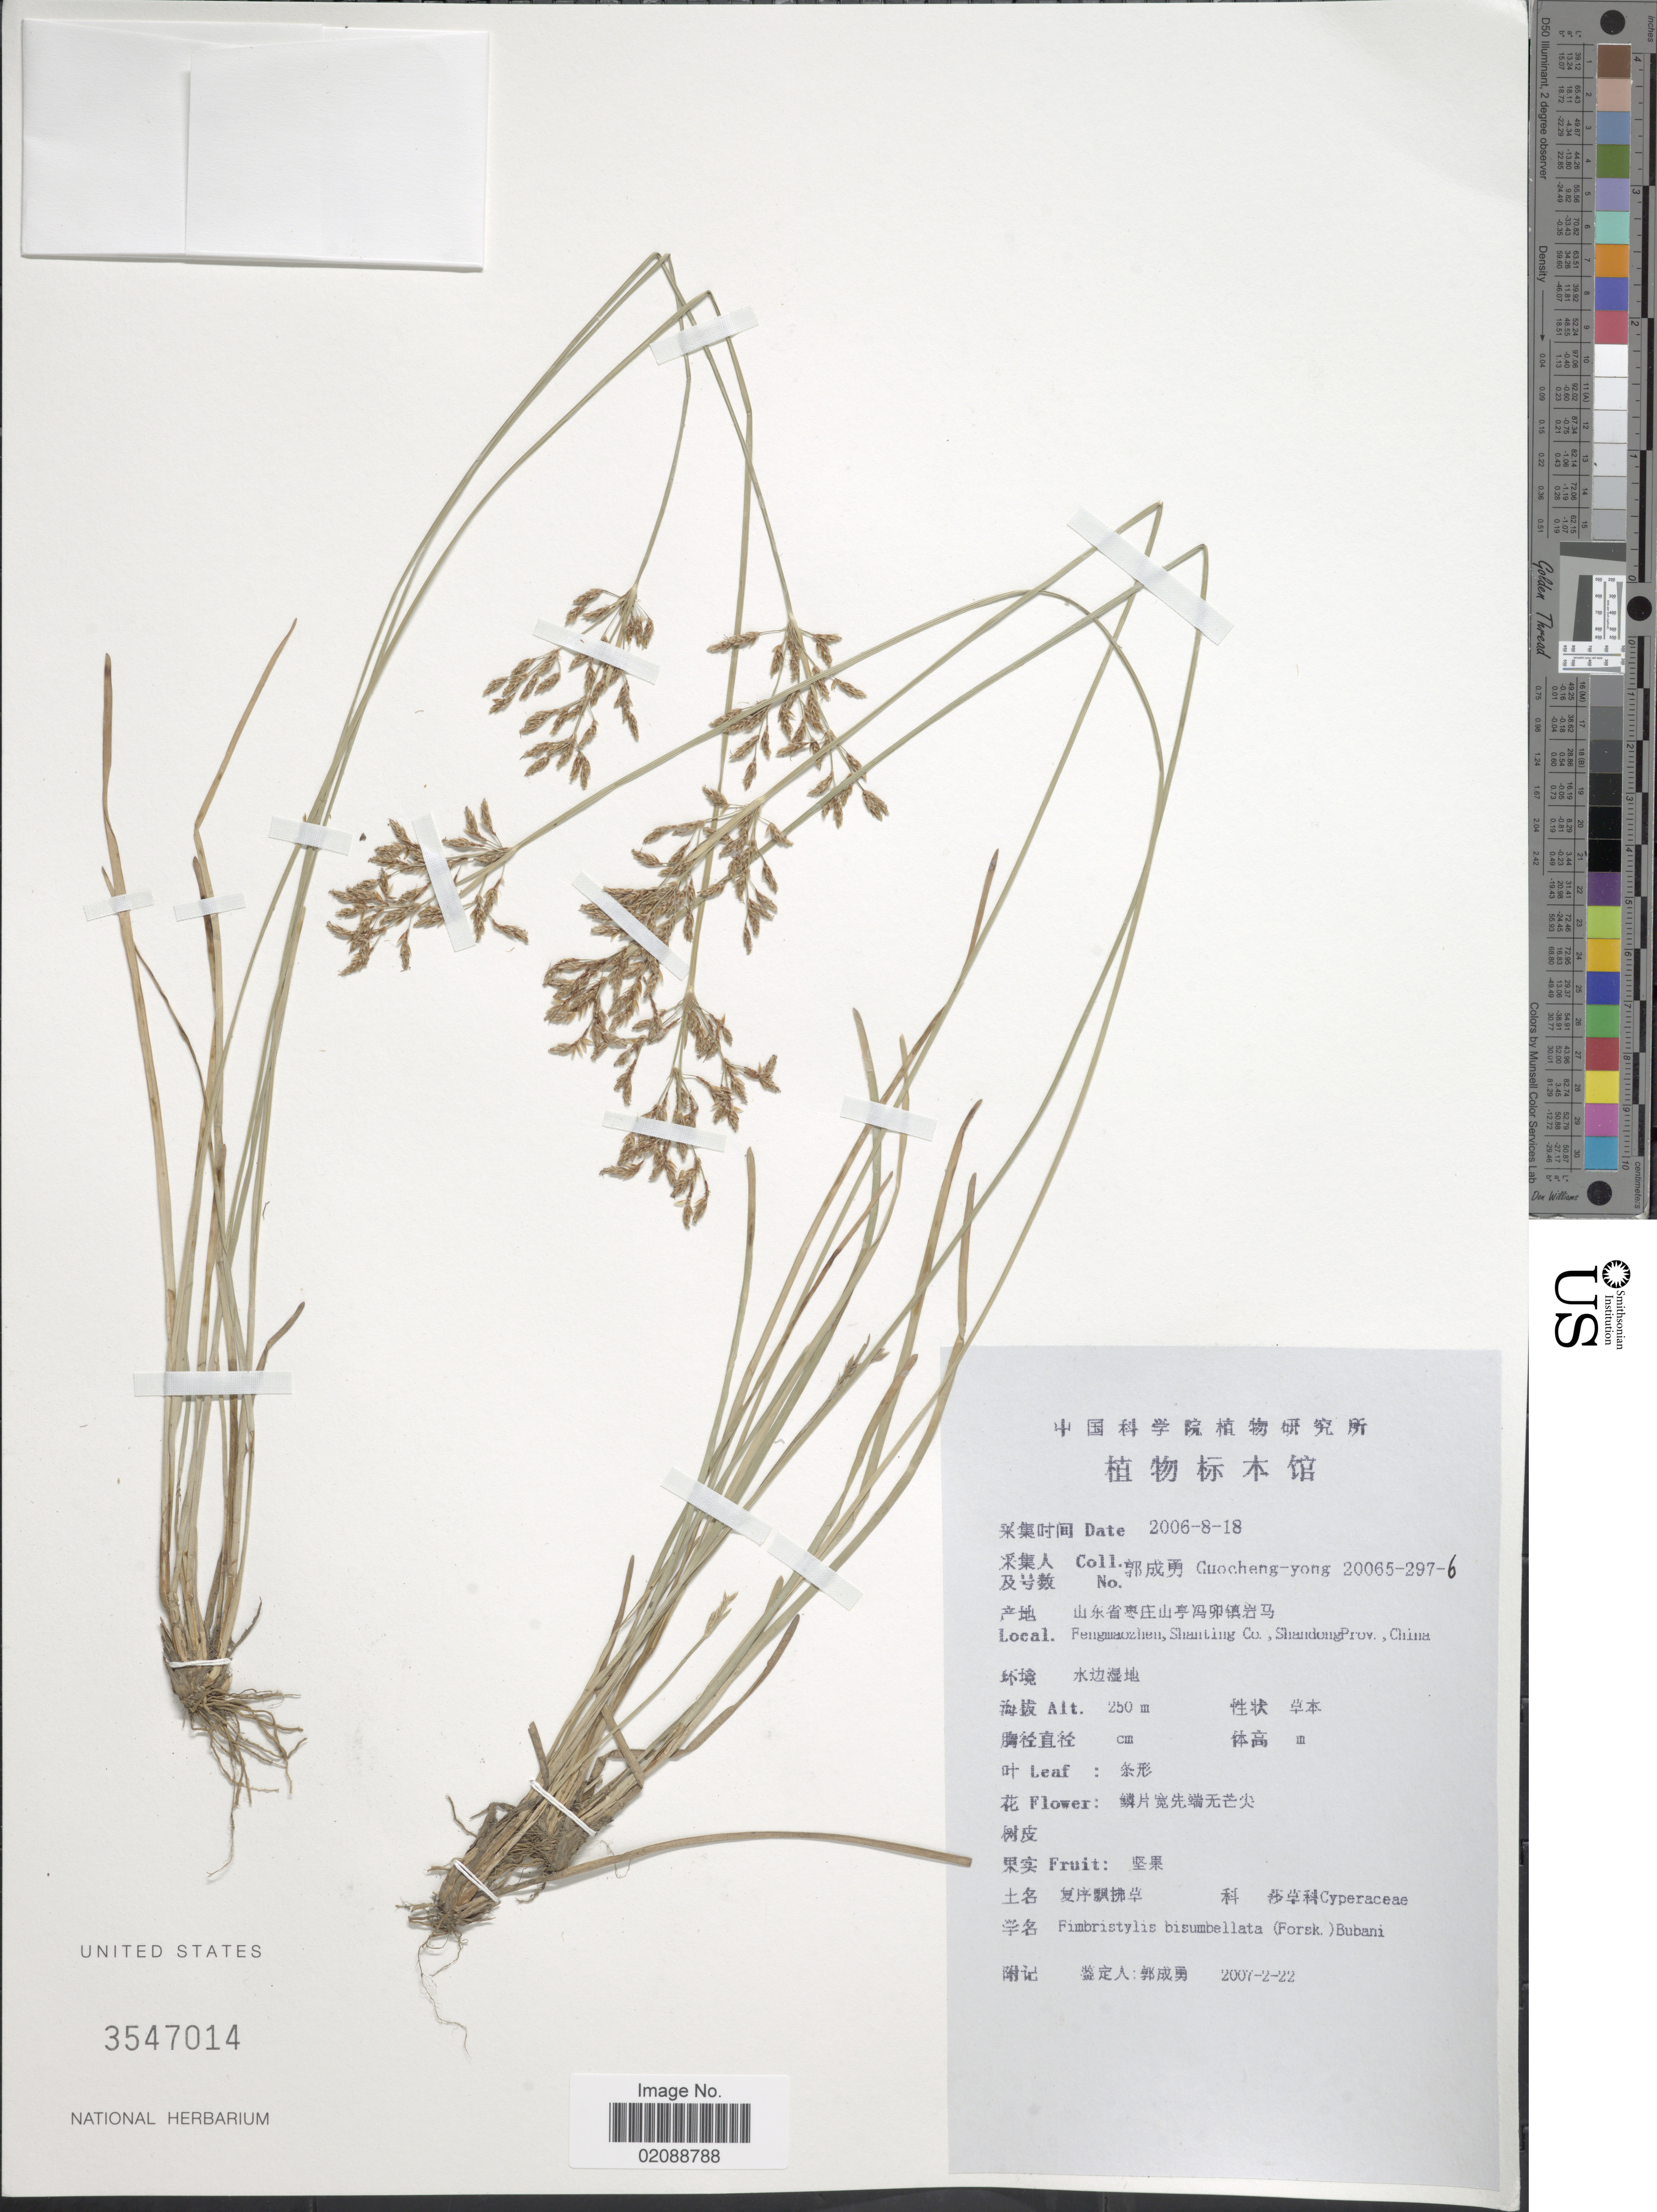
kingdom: Plantae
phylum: Tracheophyta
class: Liliopsida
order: Poales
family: Cyperaceae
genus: Fimbristylis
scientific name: Fimbristylis bisumbellata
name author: (Forssk.) Bubani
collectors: Goucheng-yong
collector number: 20065-297-6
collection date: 2006-08-18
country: China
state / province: Shandong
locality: Fengmaozhen, Shanting Co.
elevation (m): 250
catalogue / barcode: US 3547014